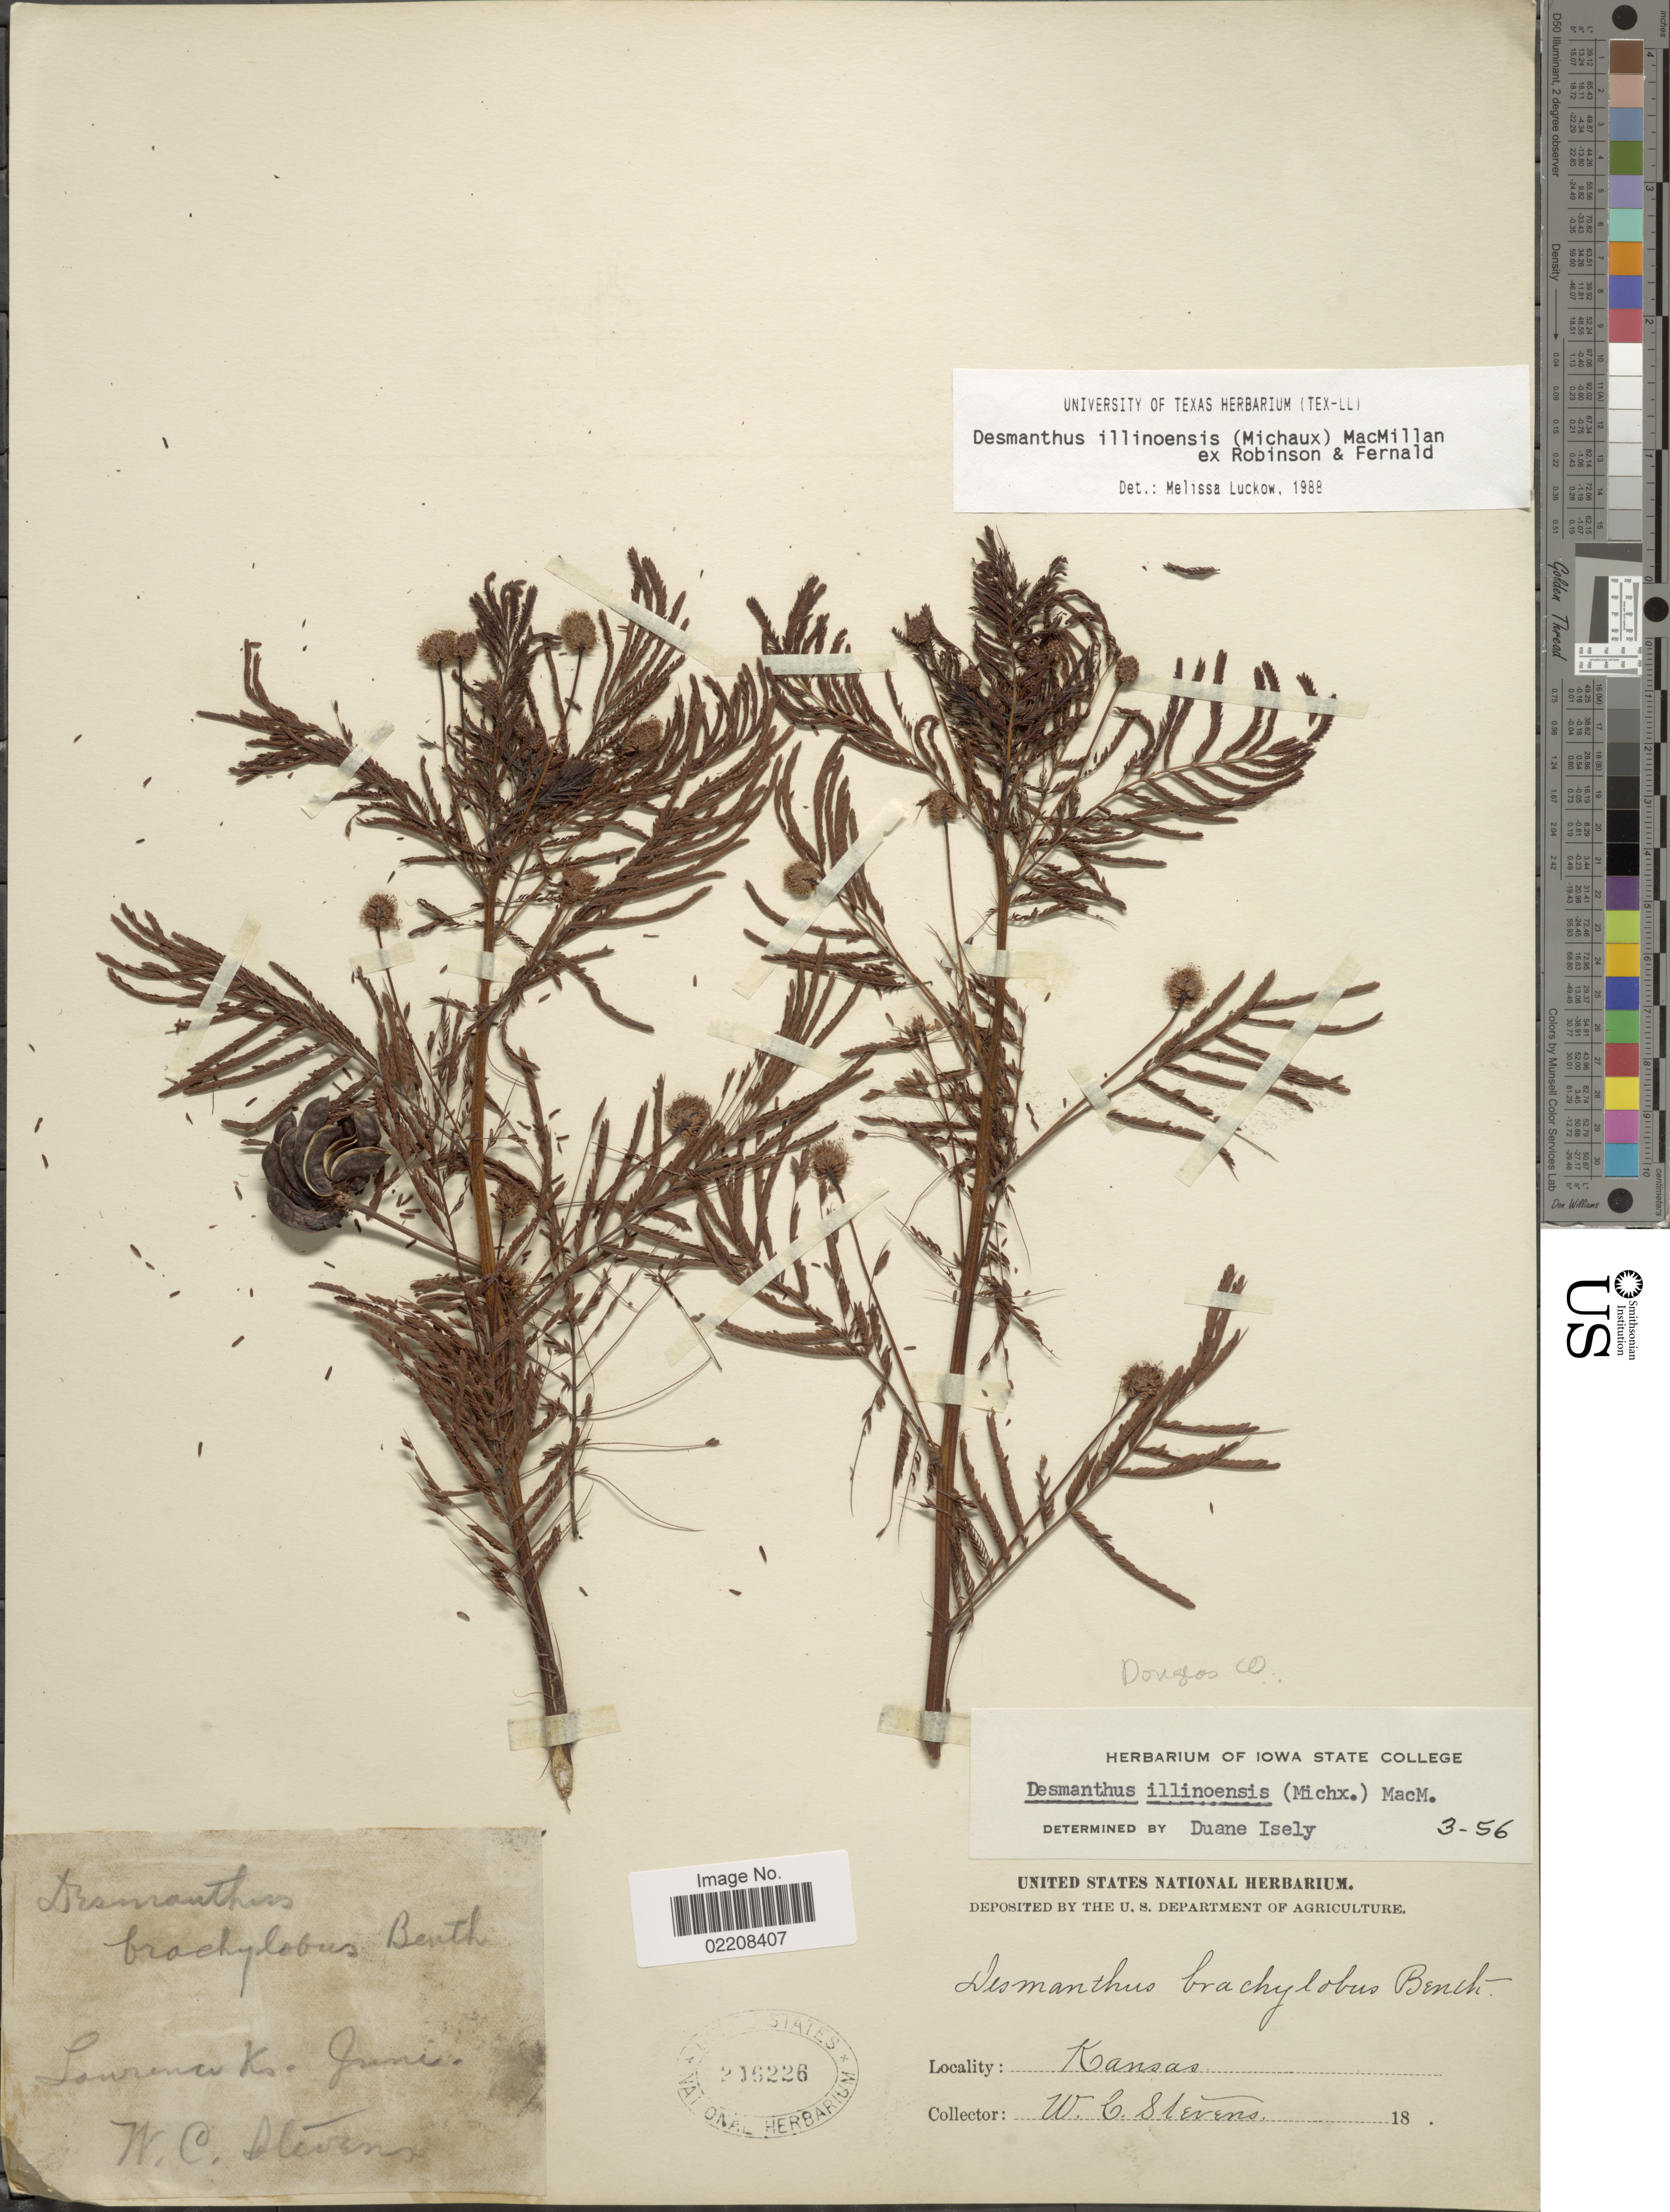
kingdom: Plantae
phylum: Tracheophyta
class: Magnoliopsida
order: Fabales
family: Fabaceae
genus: Desmanthus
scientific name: Desmanthus illinoensis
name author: (Michx.) MacMill.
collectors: W. C. Stevens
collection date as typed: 18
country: United States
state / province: Kansas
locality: Lawrence Ks. Douglas Co.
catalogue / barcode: US 216226